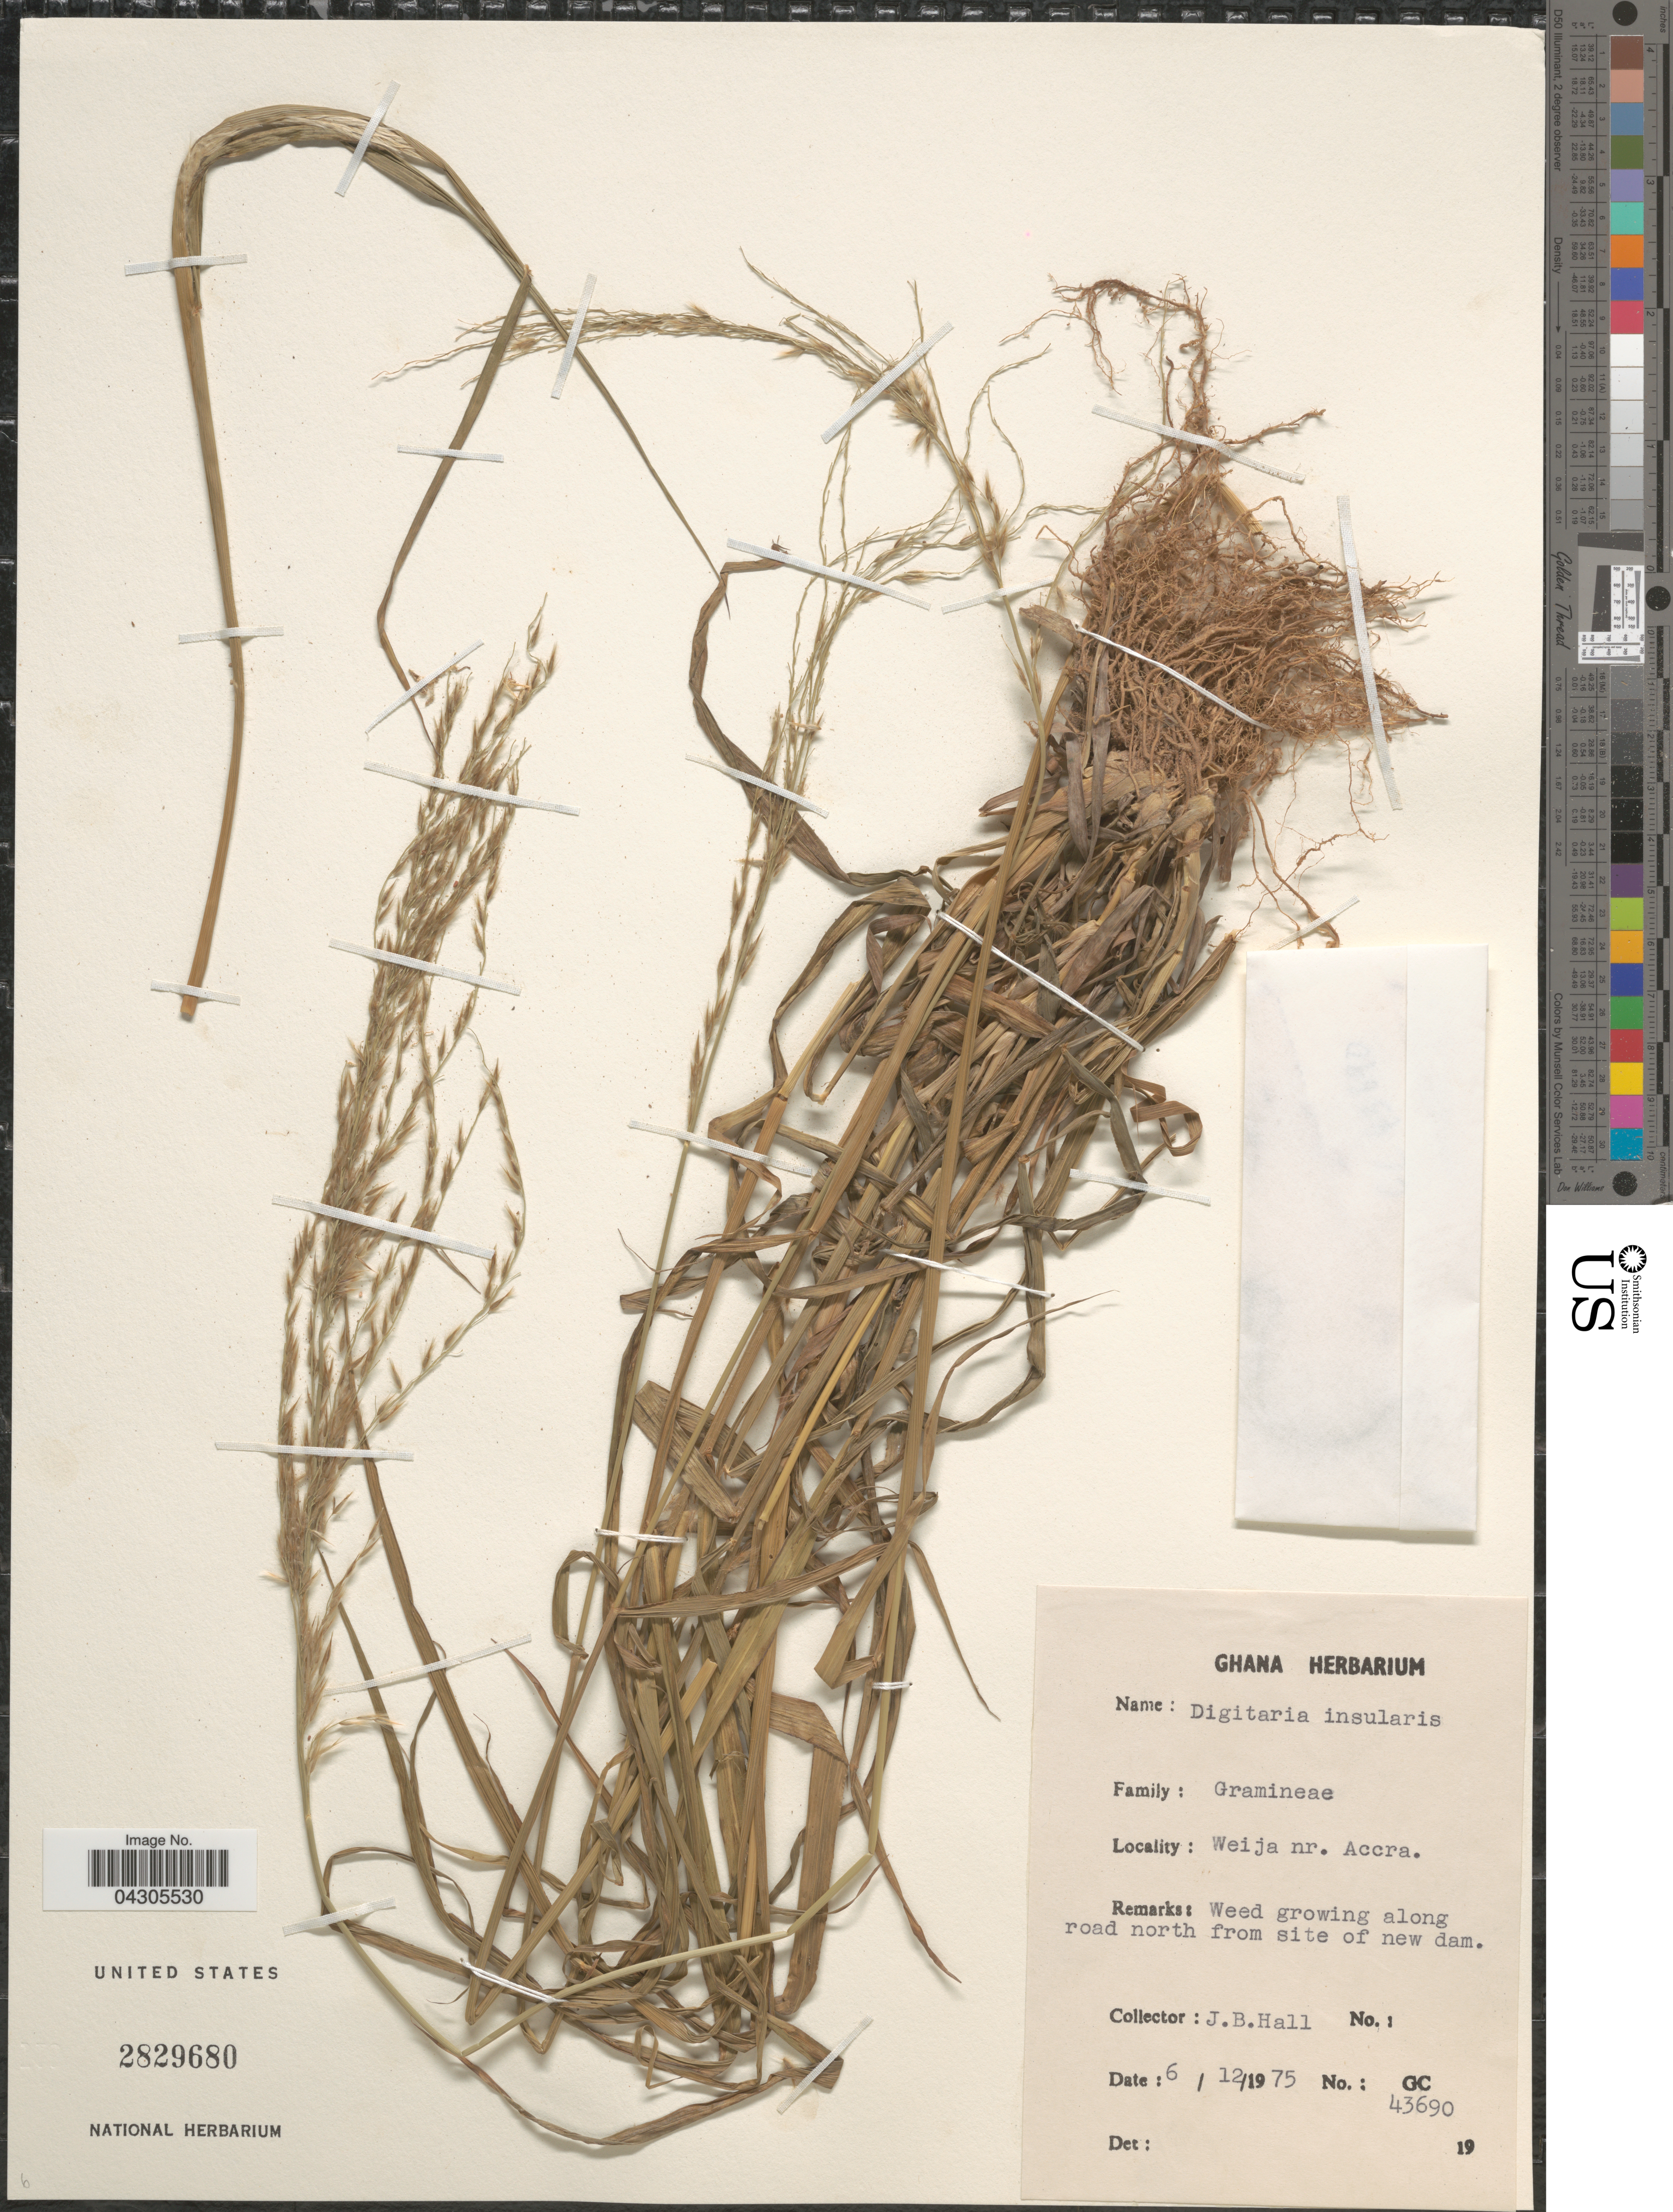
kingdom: Plantae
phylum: Tracheophyta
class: Liliopsida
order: Poales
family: Poaceae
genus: Digitaria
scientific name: Digitaria insularis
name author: (L.) Fedde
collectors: J. Hall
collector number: GC43690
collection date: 1975-12-06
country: Ghana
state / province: Greater Accra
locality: Weija nr. Accra. Weed growing along road north from site of new dam.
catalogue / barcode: US 2829680